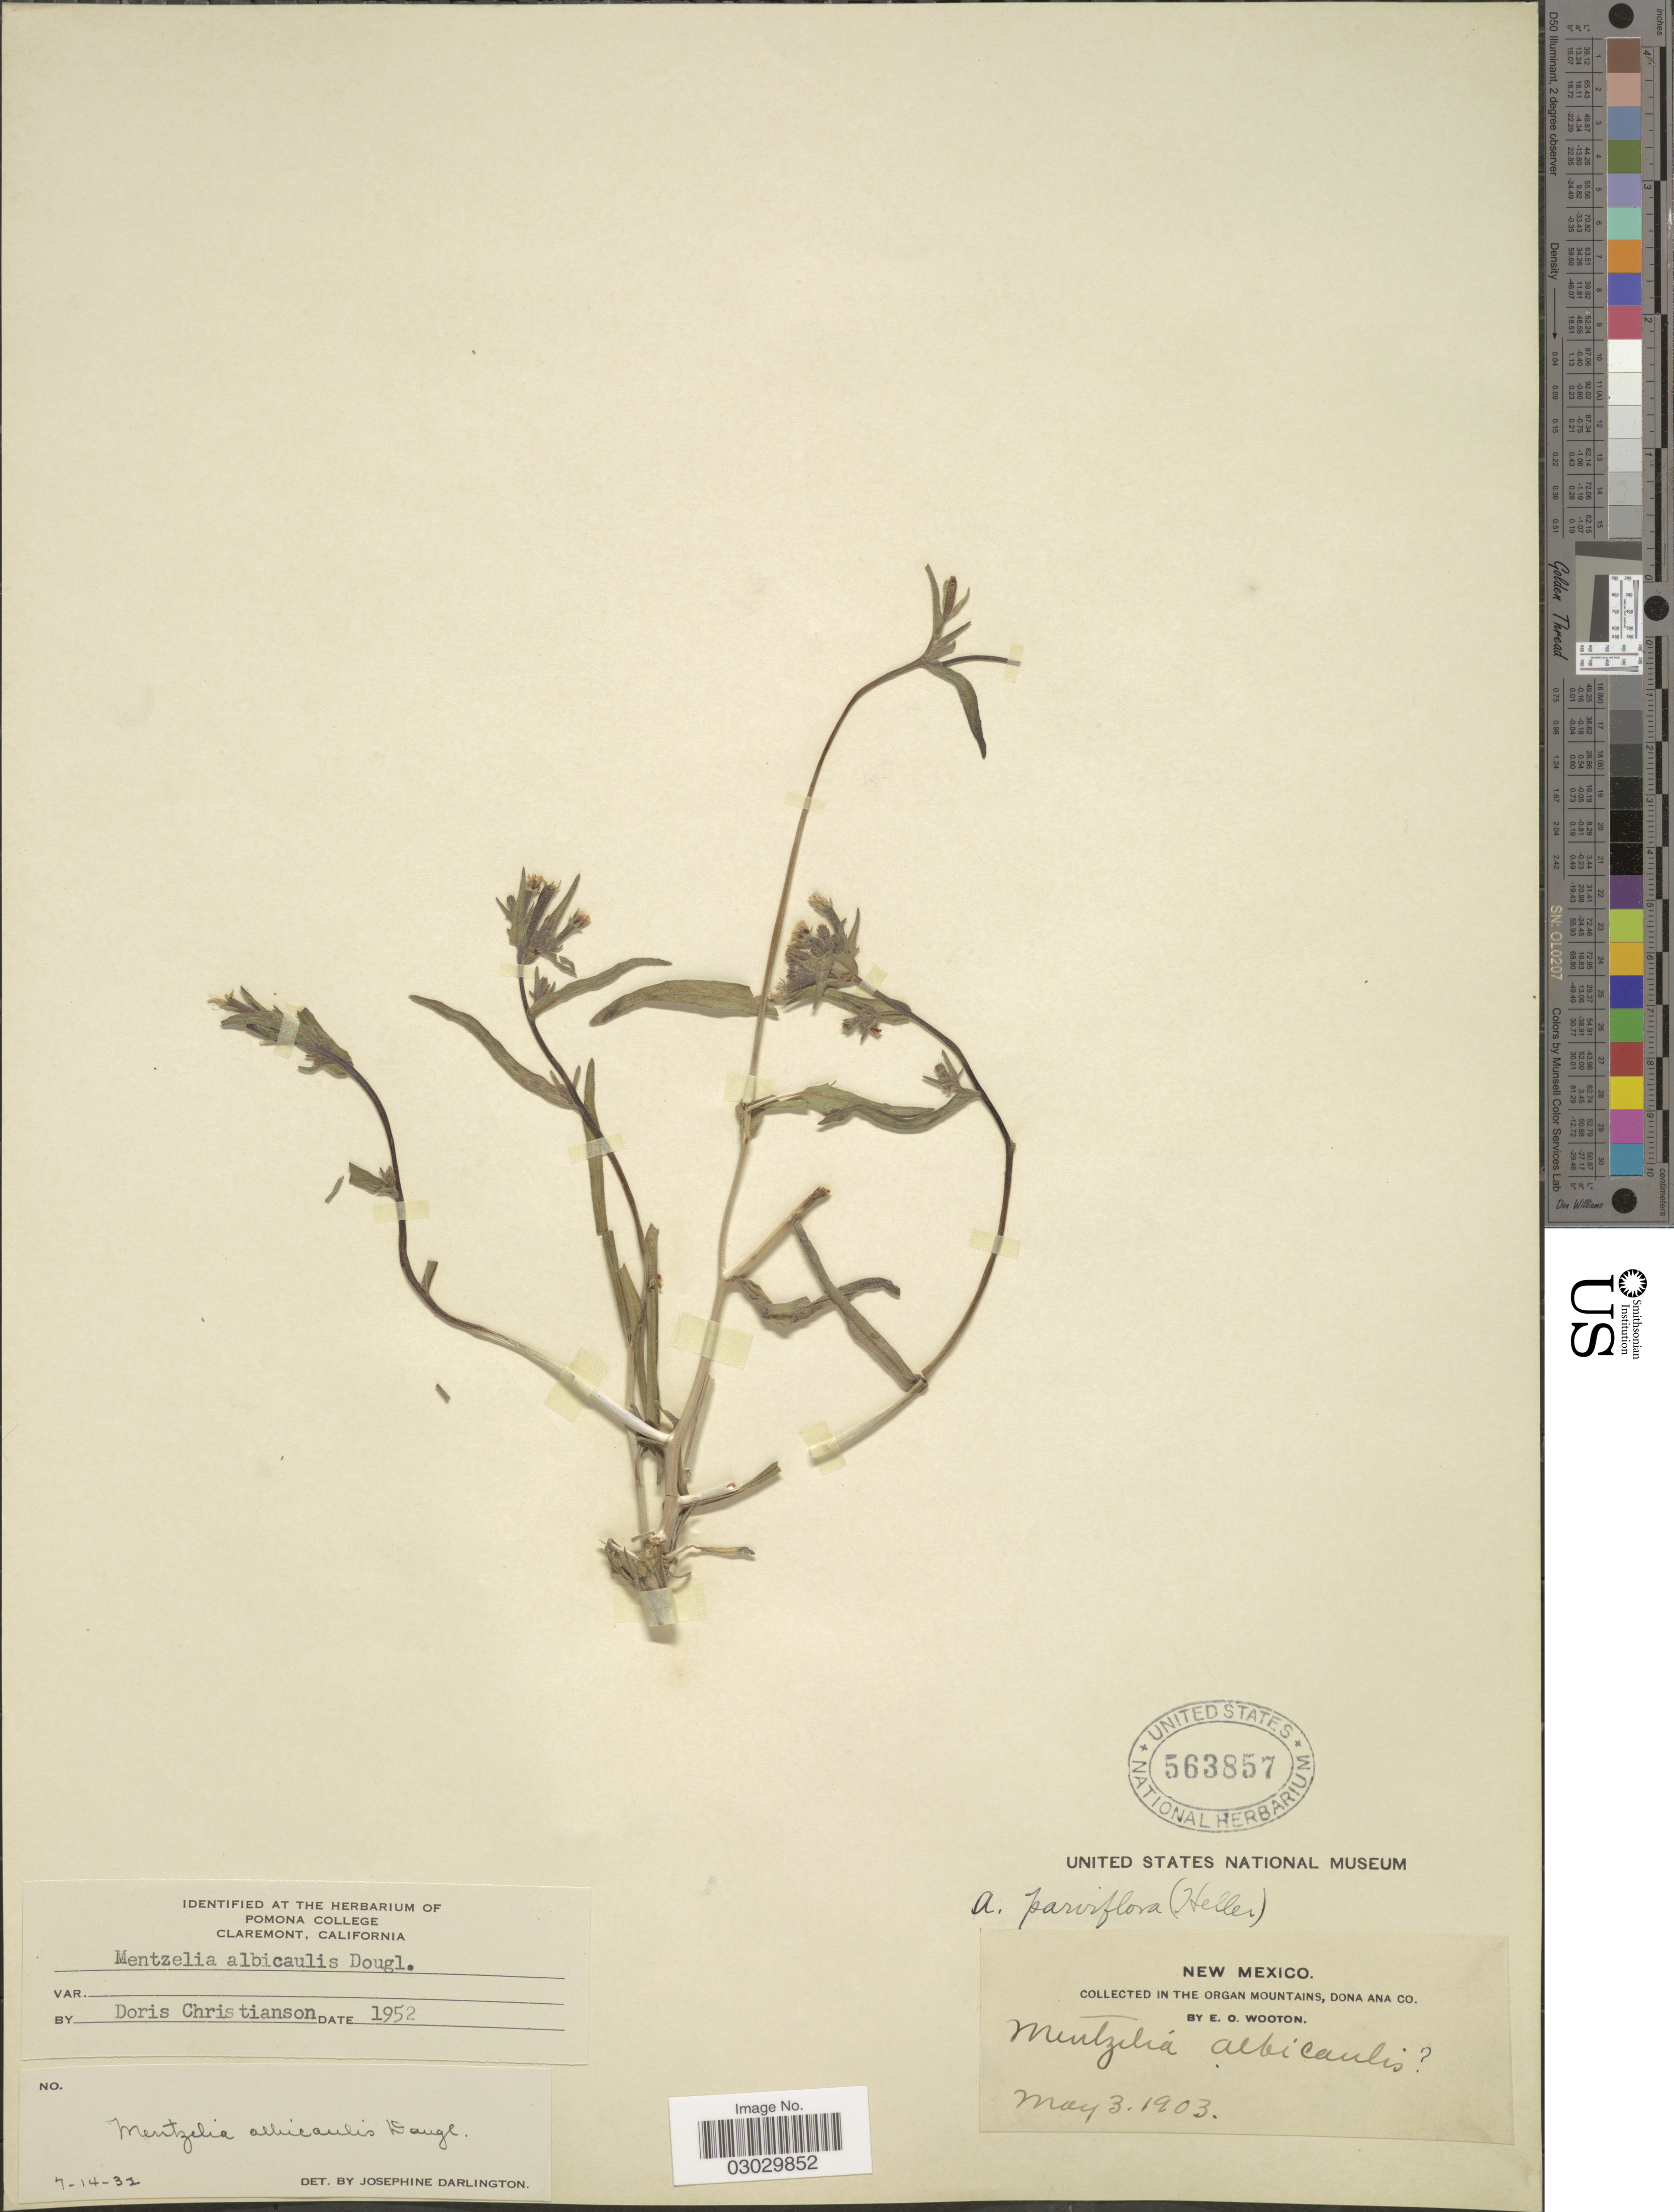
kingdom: Plantae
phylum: Tracheophyta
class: Magnoliopsida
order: Cornales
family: Loasaceae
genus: Mentzelia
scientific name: Mentzelia montana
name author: (Davidson) Davidson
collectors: E. O. Wooton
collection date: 1903-05-03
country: United States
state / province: New Mexico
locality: Collected in the Organ Mountains, Dona Ana Co.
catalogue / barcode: US 563857